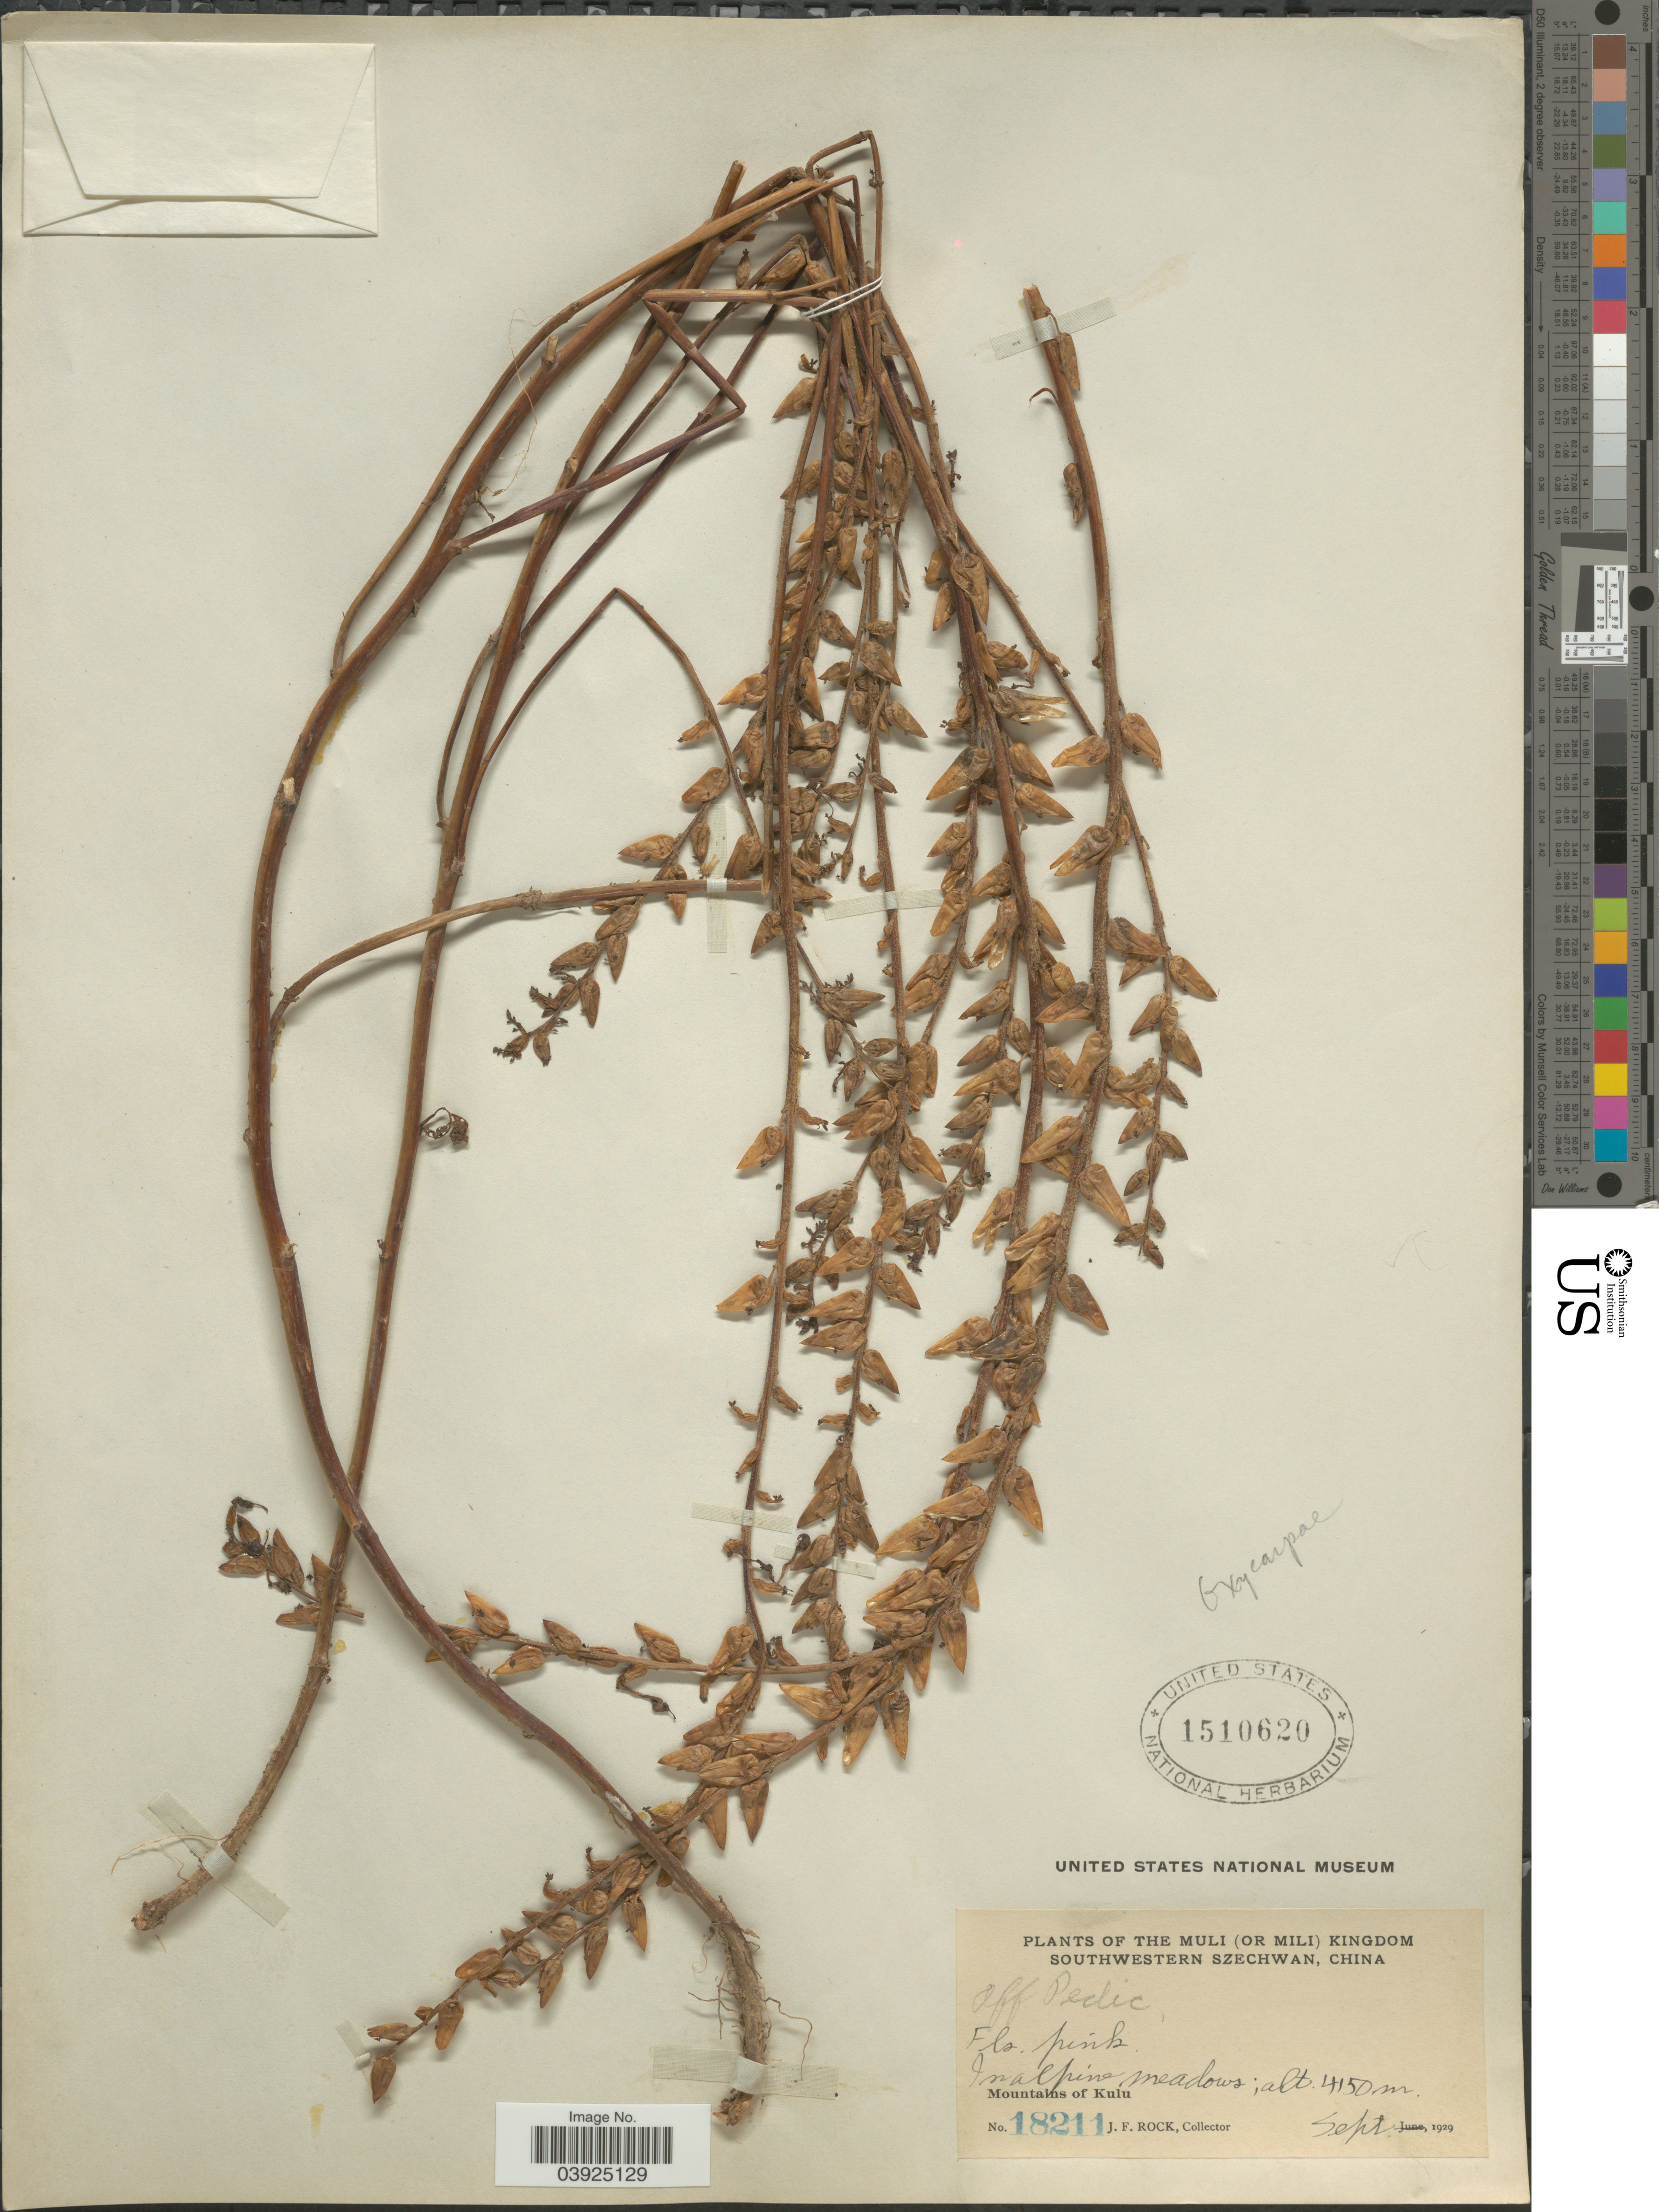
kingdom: Plantae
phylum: Tracheophyta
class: Magnoliopsida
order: Lamiales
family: Orobanchaceae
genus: Pedicularis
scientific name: Pedicularis sp.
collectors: J. Rock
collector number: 18211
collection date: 1929-09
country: China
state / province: Sichuan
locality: The Muli (or Mili) Kingdom. Southwestern Szechwan. Mountains of Kulu.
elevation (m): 4150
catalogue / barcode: US 1510620